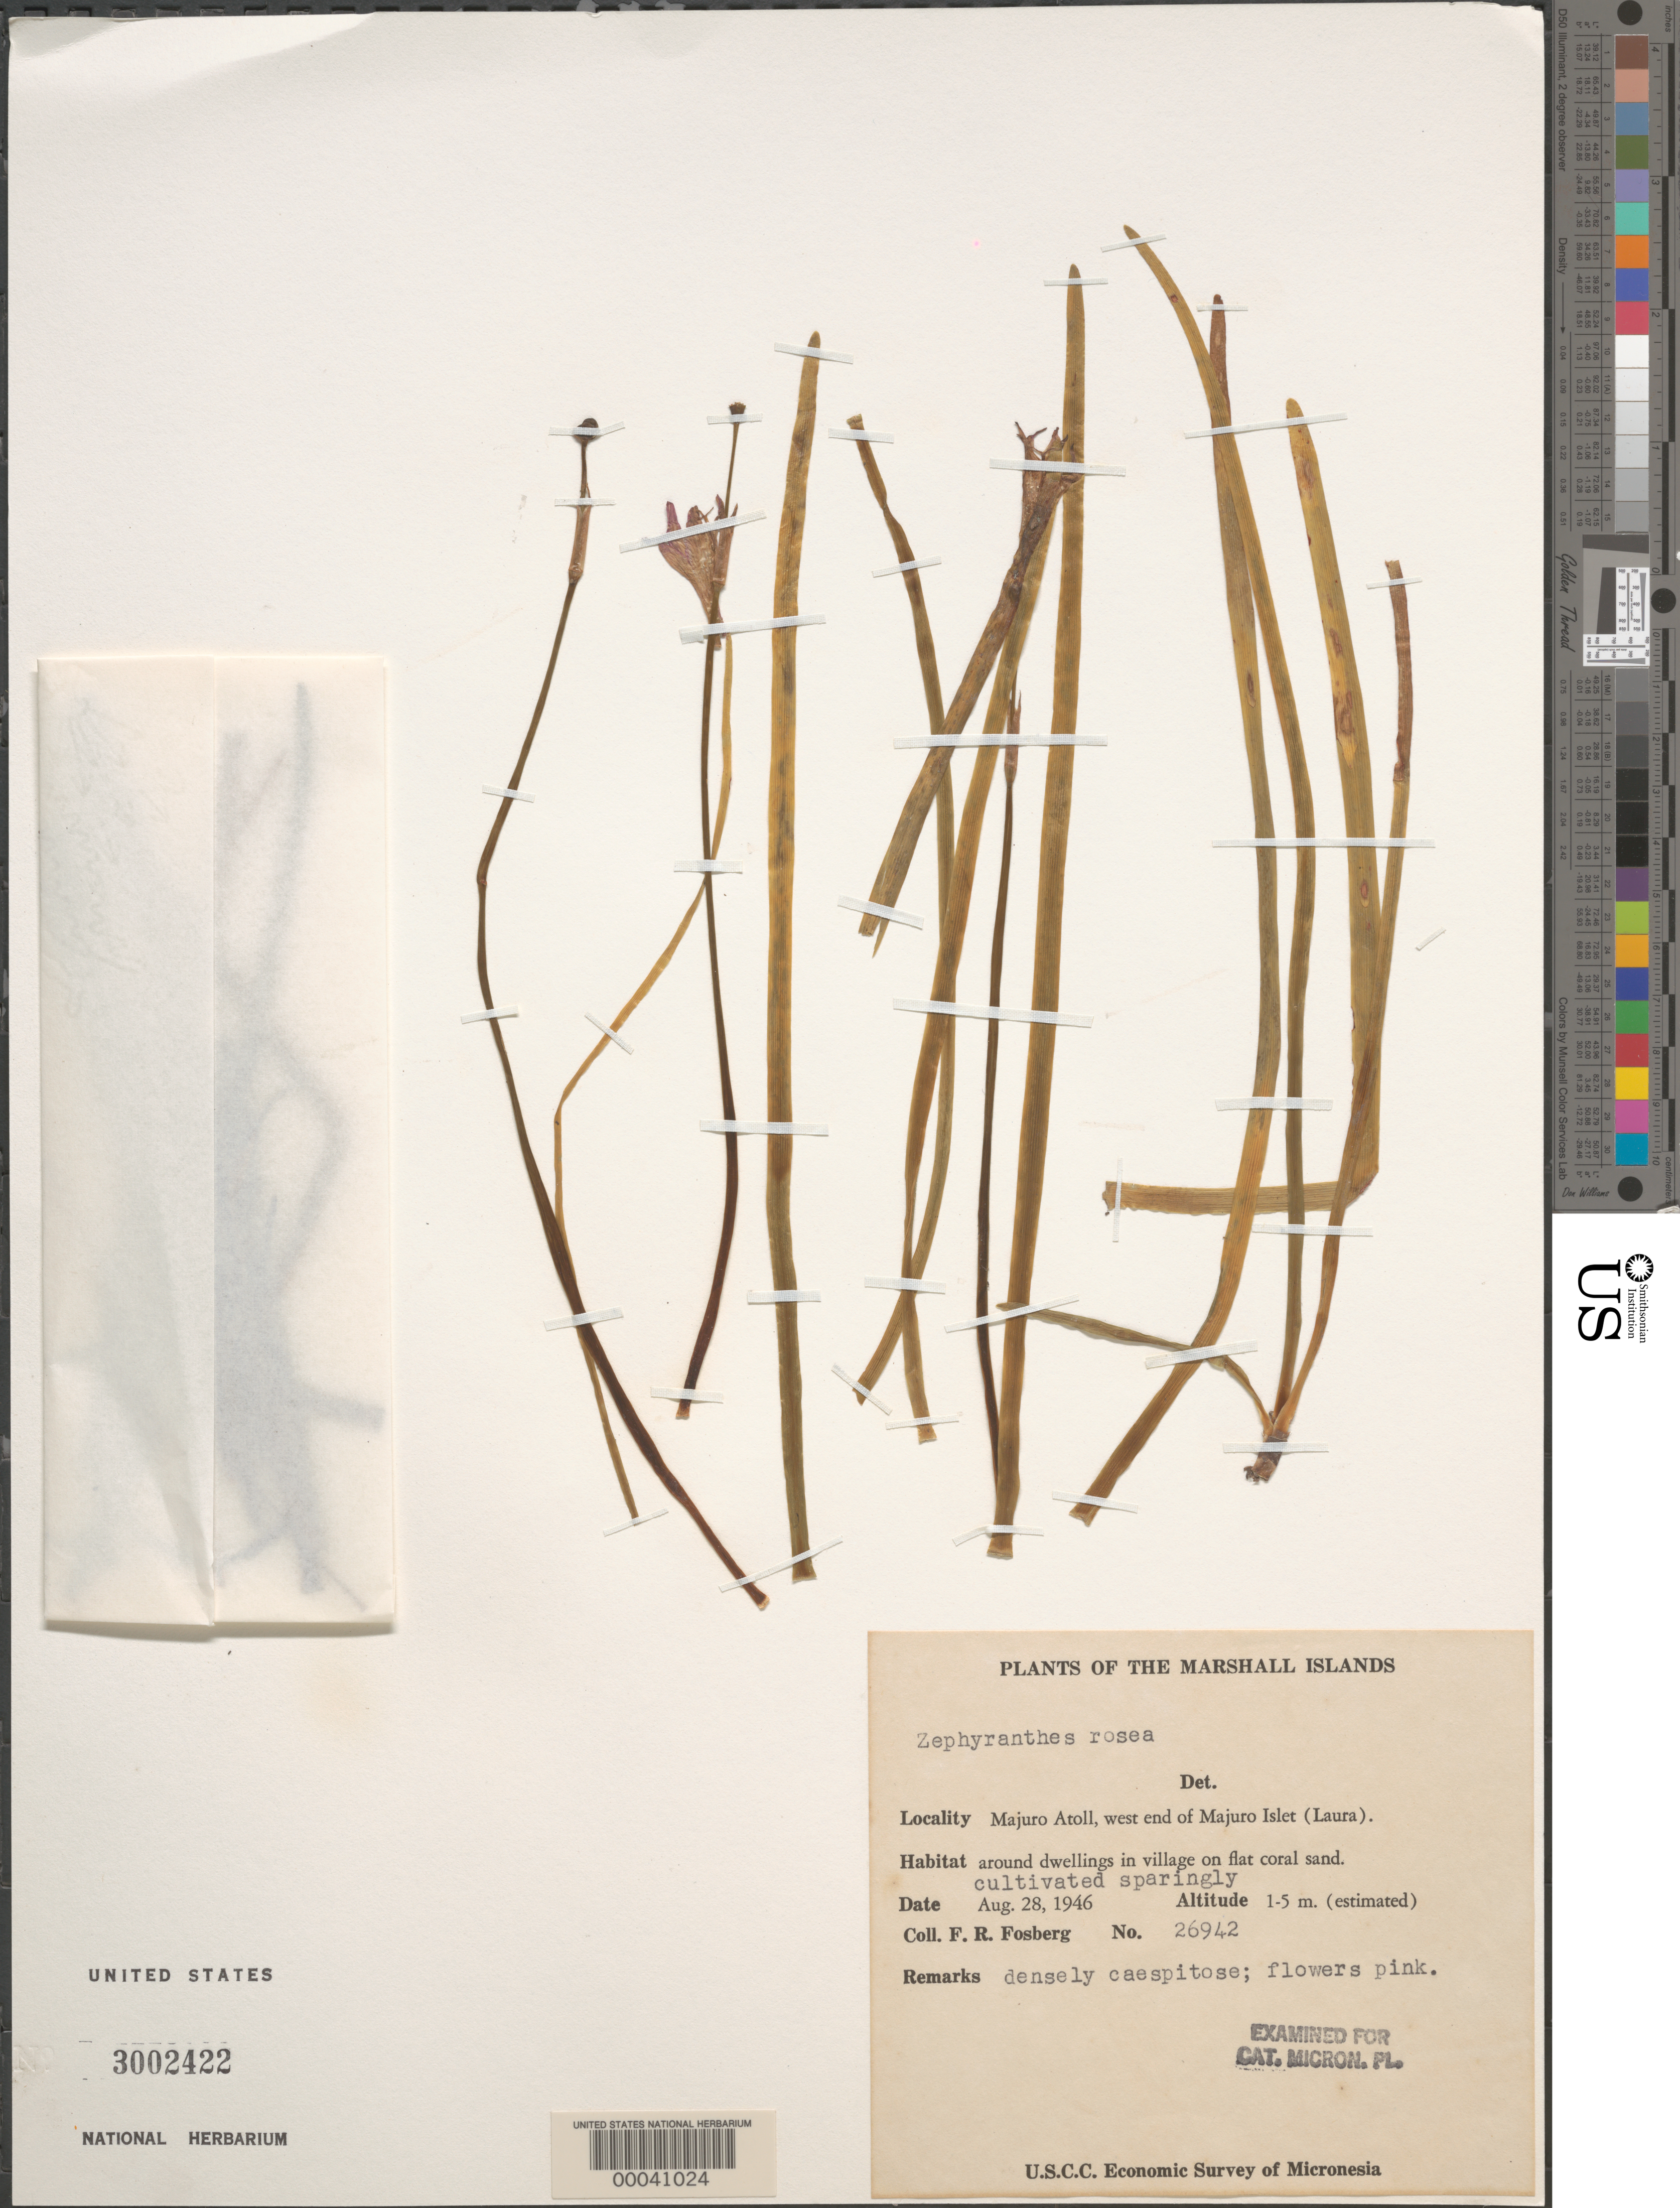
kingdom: Plantae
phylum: Tracheophyta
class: Liliopsida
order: Asparagales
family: Amaryllidaceae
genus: Zephyranthes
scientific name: Zephyranthes rosea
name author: Lindl.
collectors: F. R. Fosberg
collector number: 26942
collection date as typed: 28 Aug 1946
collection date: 1946-08-28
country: Marshall Islands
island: Majuro Atoll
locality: W end of Majuro (Laura) Islet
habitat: Around dwellings in village on flat coral sand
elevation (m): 1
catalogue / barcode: US 3002422